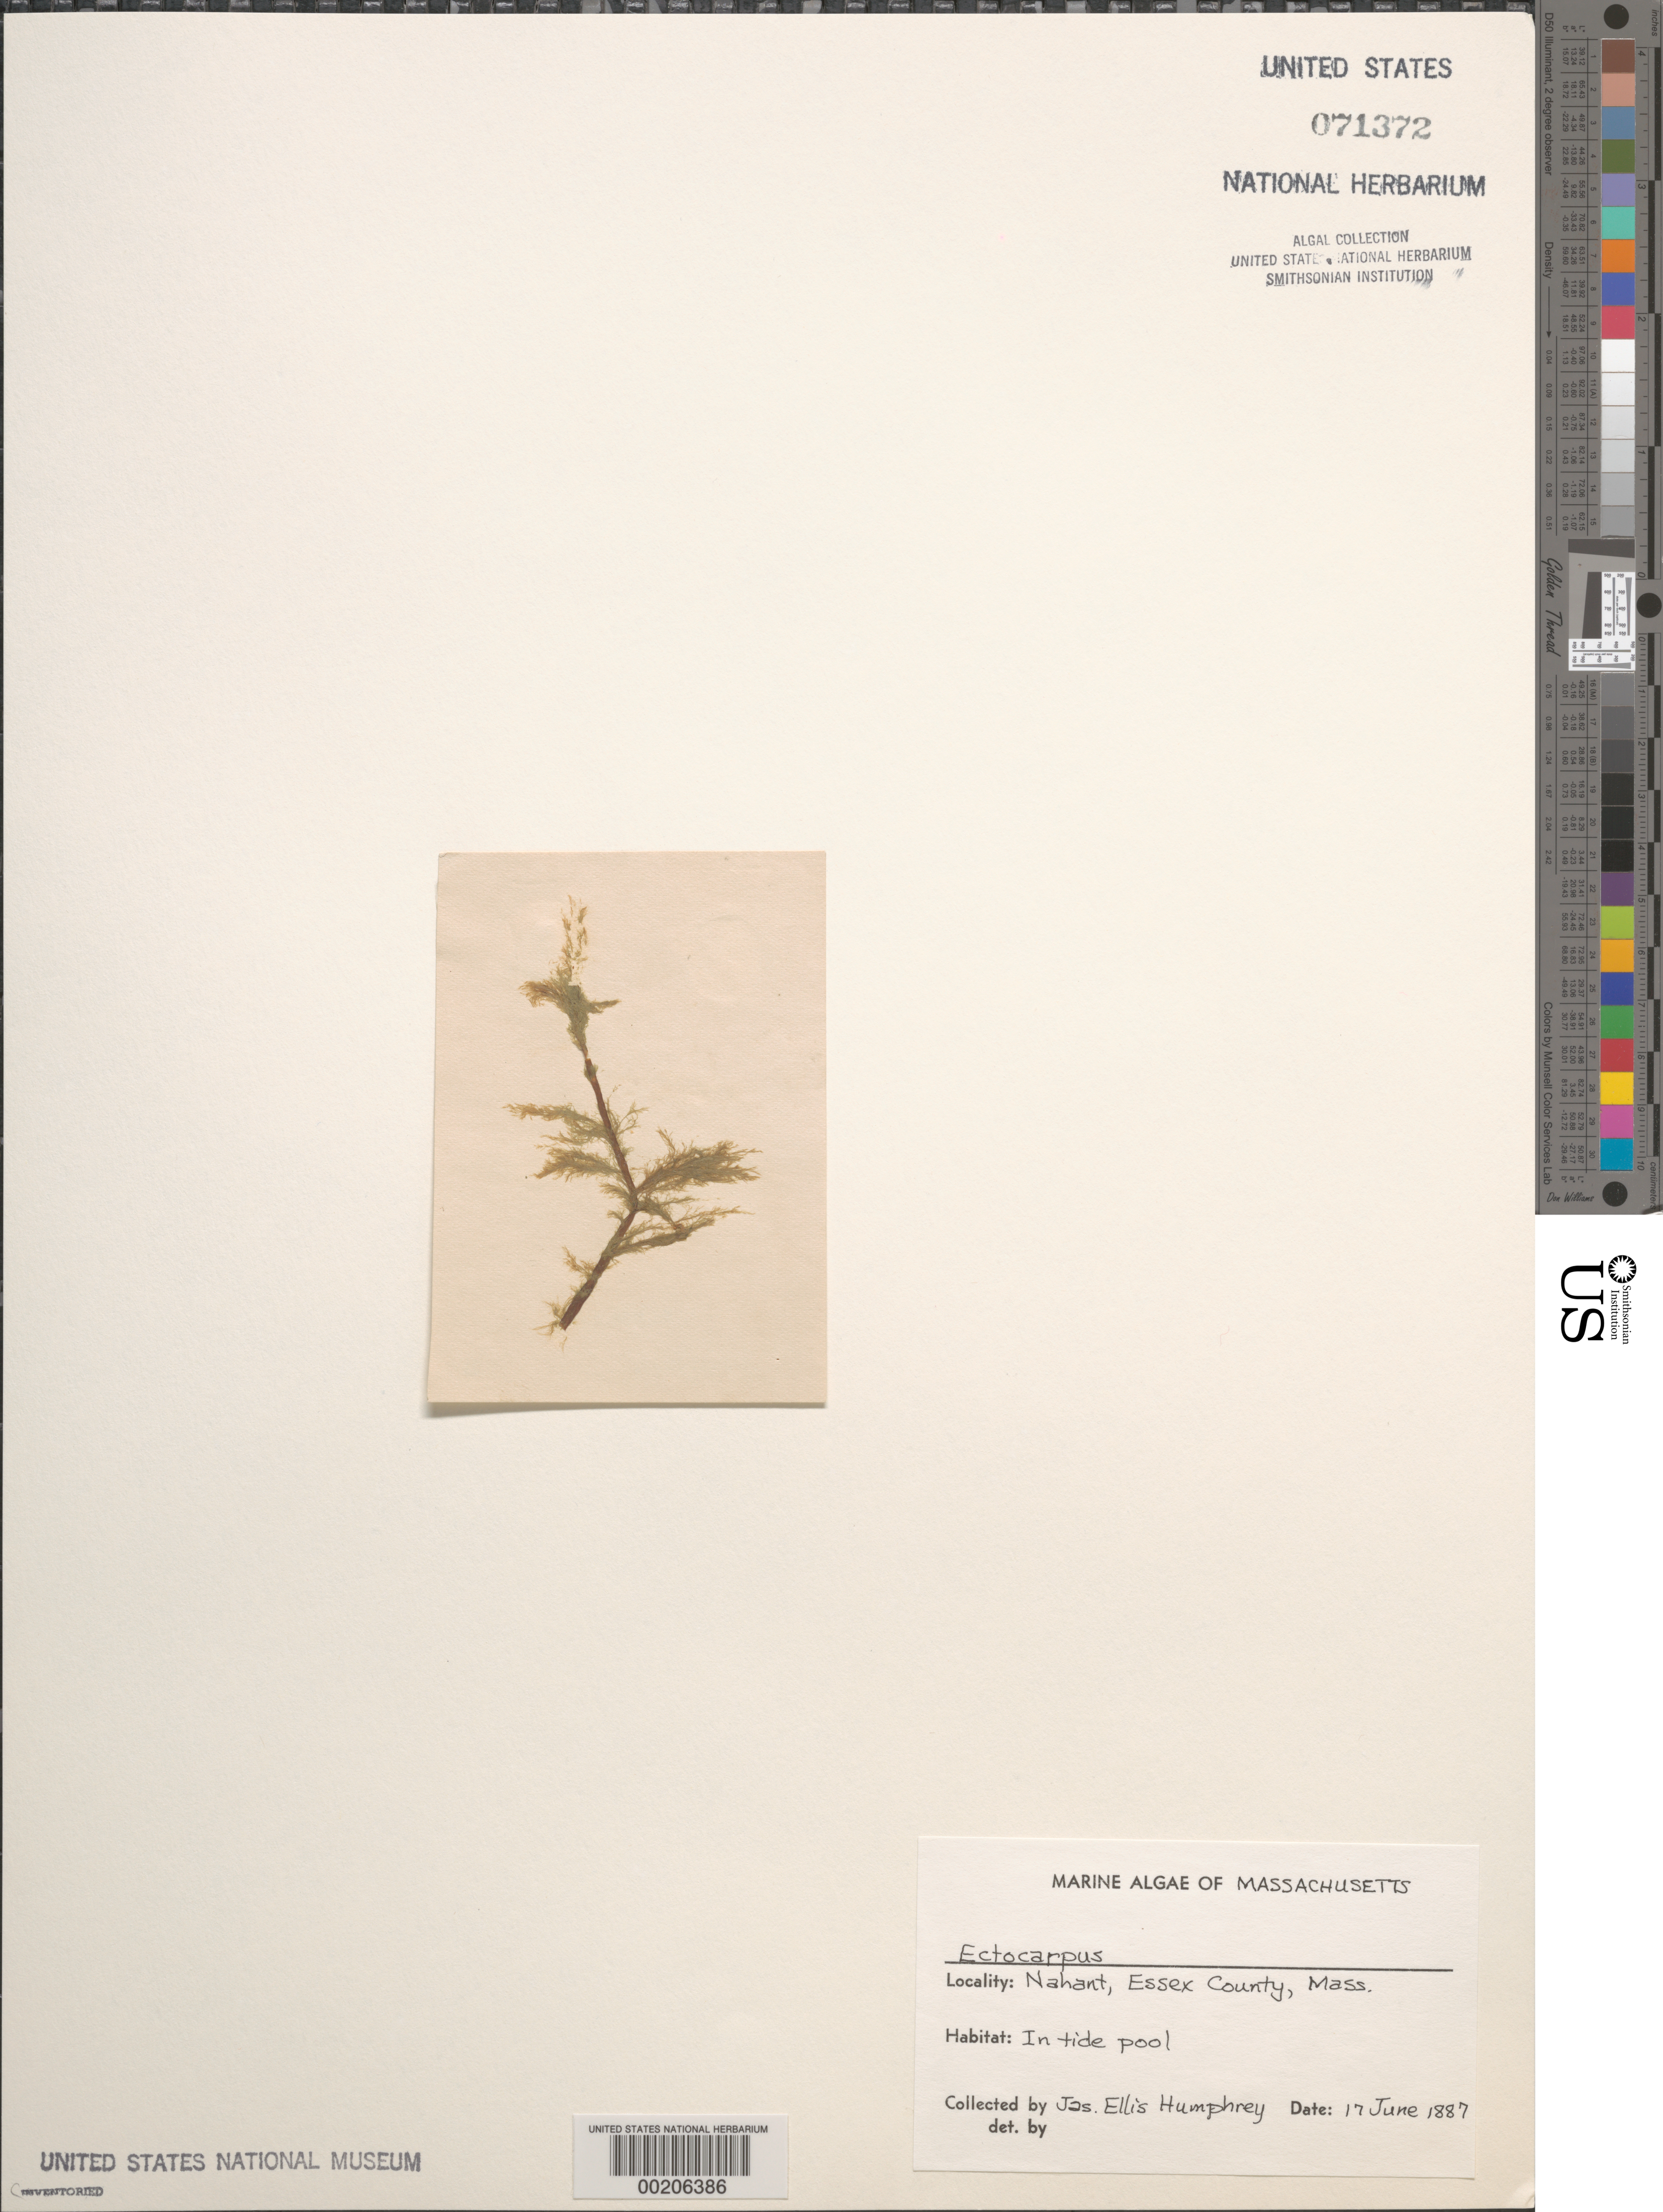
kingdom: Chromista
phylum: Ochrophyta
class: Phaeophyceae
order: Ectocarpales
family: Ectocarpaceae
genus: Ectocarpus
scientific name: Ectocarpus sp.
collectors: J. Humphrey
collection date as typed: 17 Jun 1887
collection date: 1887-06-17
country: United States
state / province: Massachusetts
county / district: Essex County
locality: Nahant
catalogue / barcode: US 71372